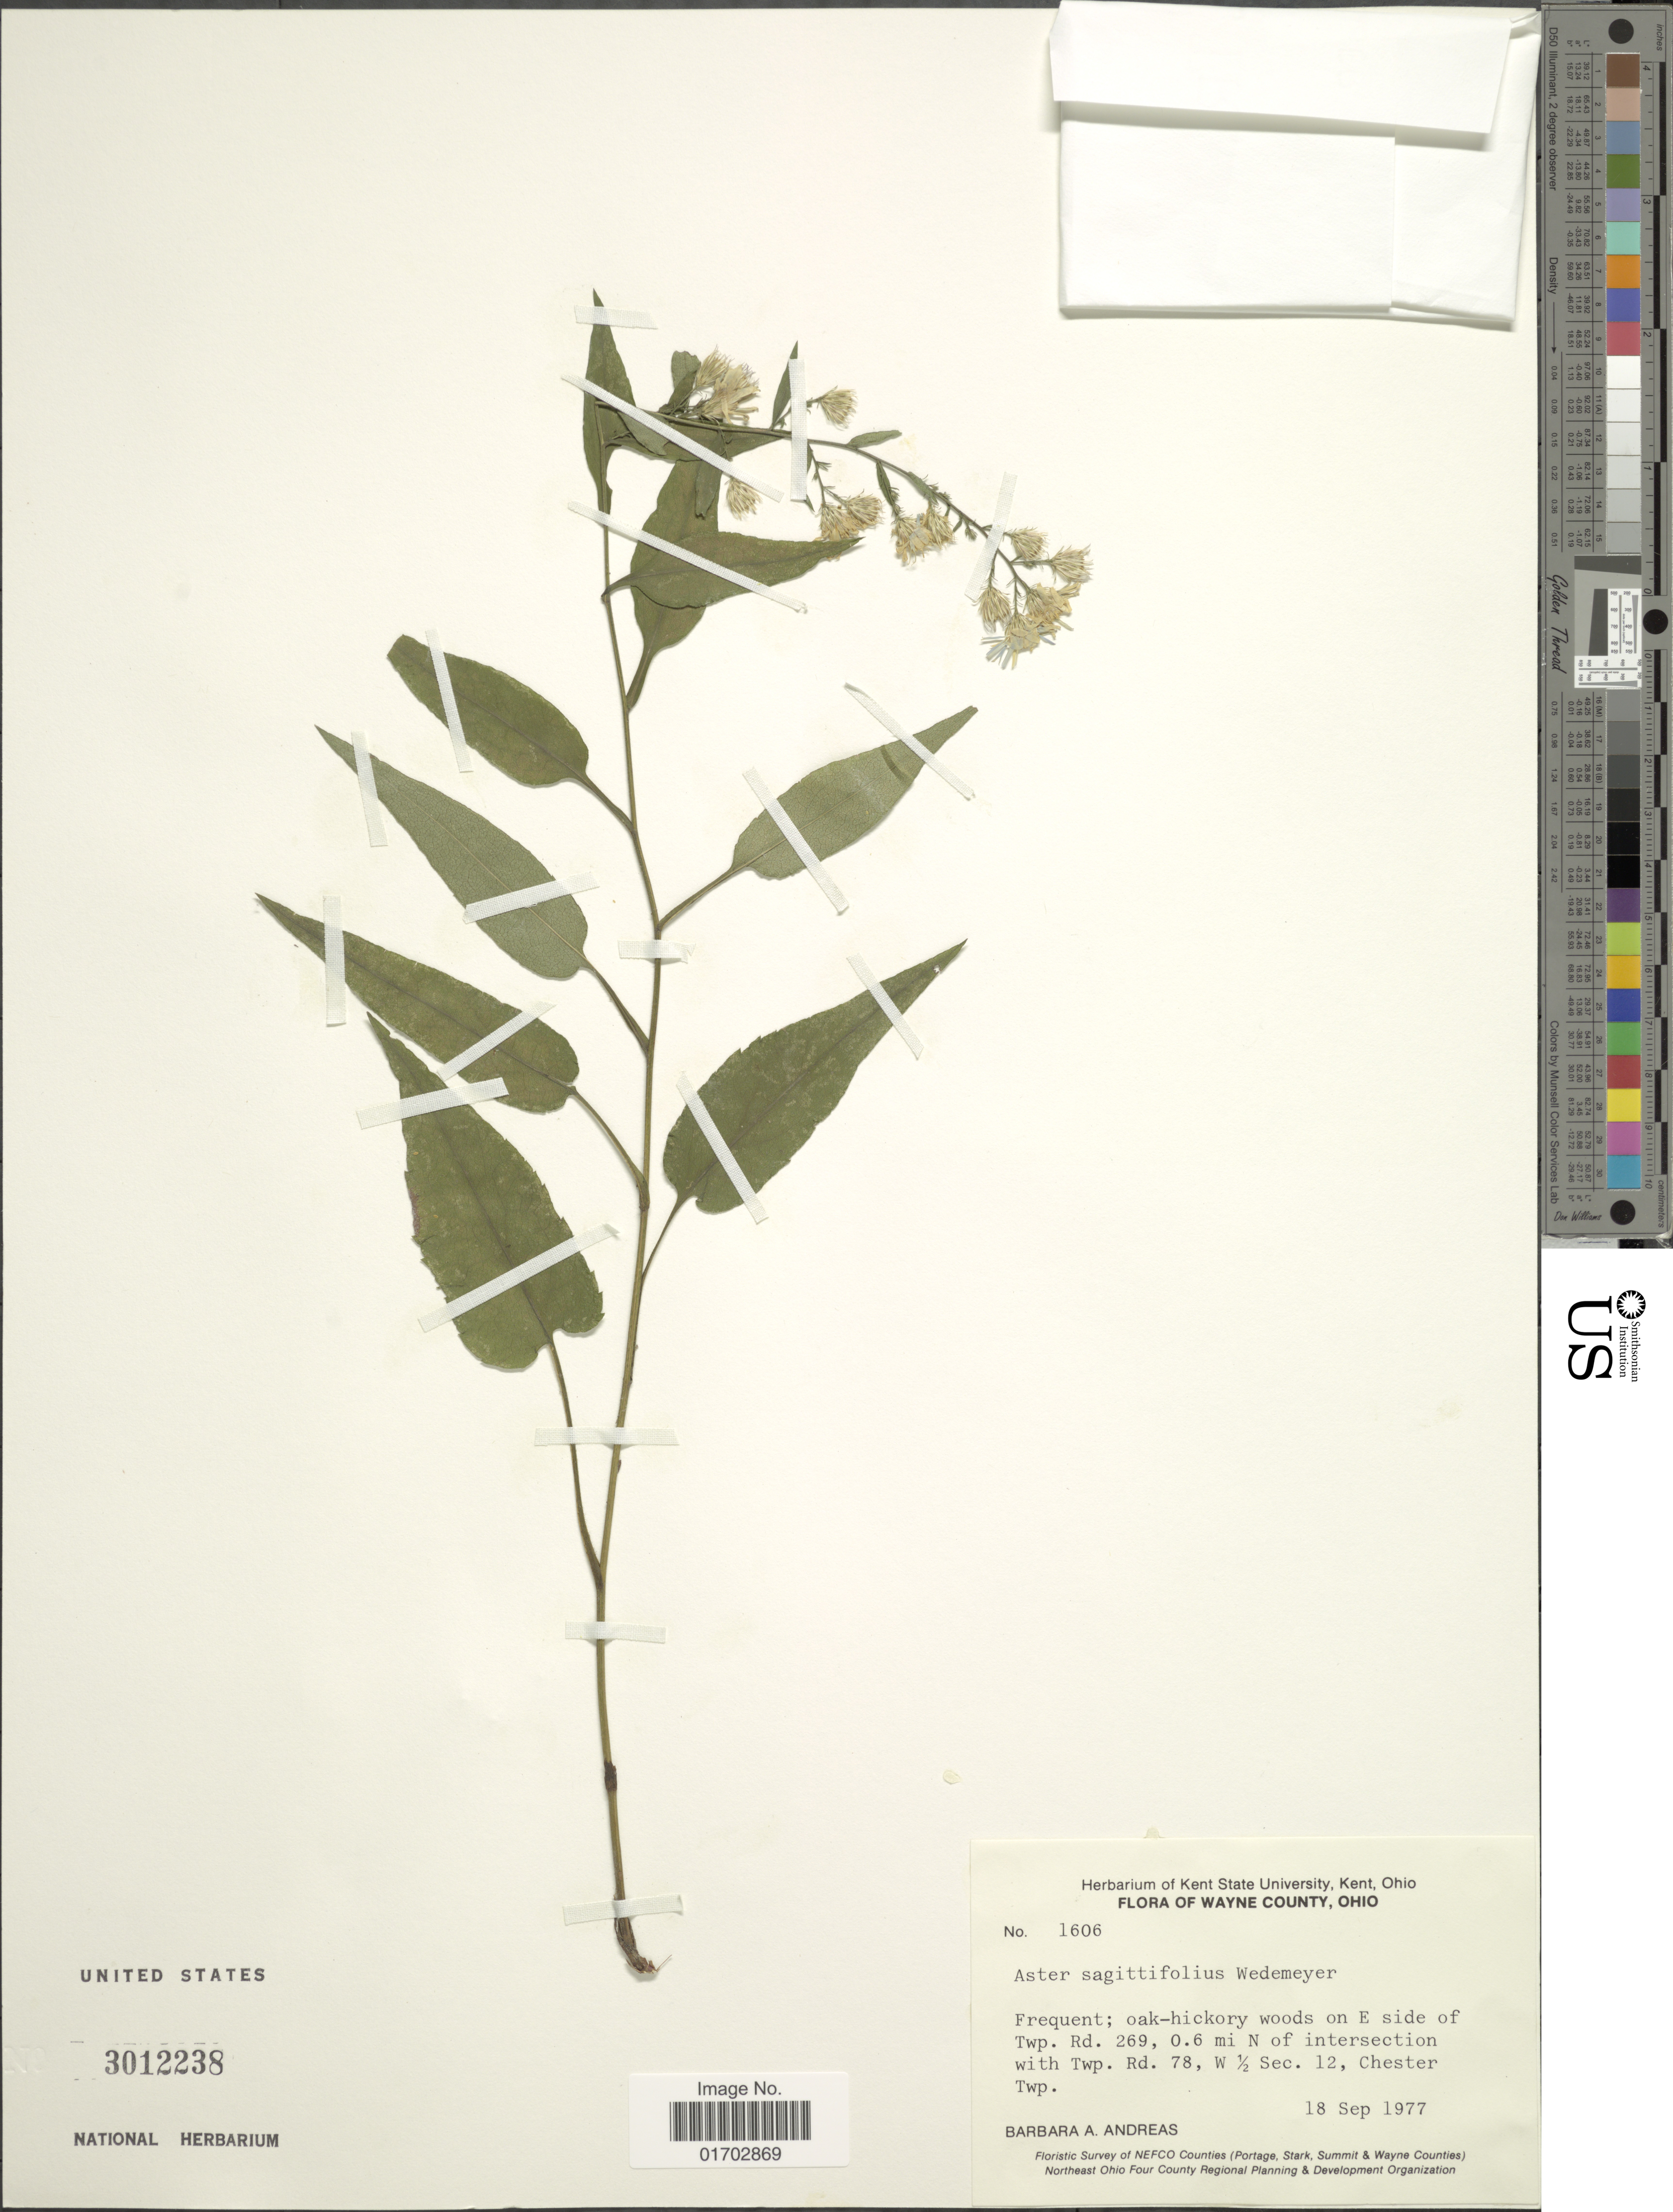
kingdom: Plantae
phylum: Tracheophyta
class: Magnoliopsida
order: Asterales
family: Asteraceae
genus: Symphyotrichum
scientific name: Symphyotrichum sagittifolium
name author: (Wedem. ex Willd.) G.L. Nesom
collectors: B. A. Andreas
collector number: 1606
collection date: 1977-09-18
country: United States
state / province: Ohio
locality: Wayne County, on E side of Twp. Rd. 269, 0.6 mi N of intersection with Twp. Rd. 78, W1/2 Sec. 12 Chester Twp.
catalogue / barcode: US 3012238